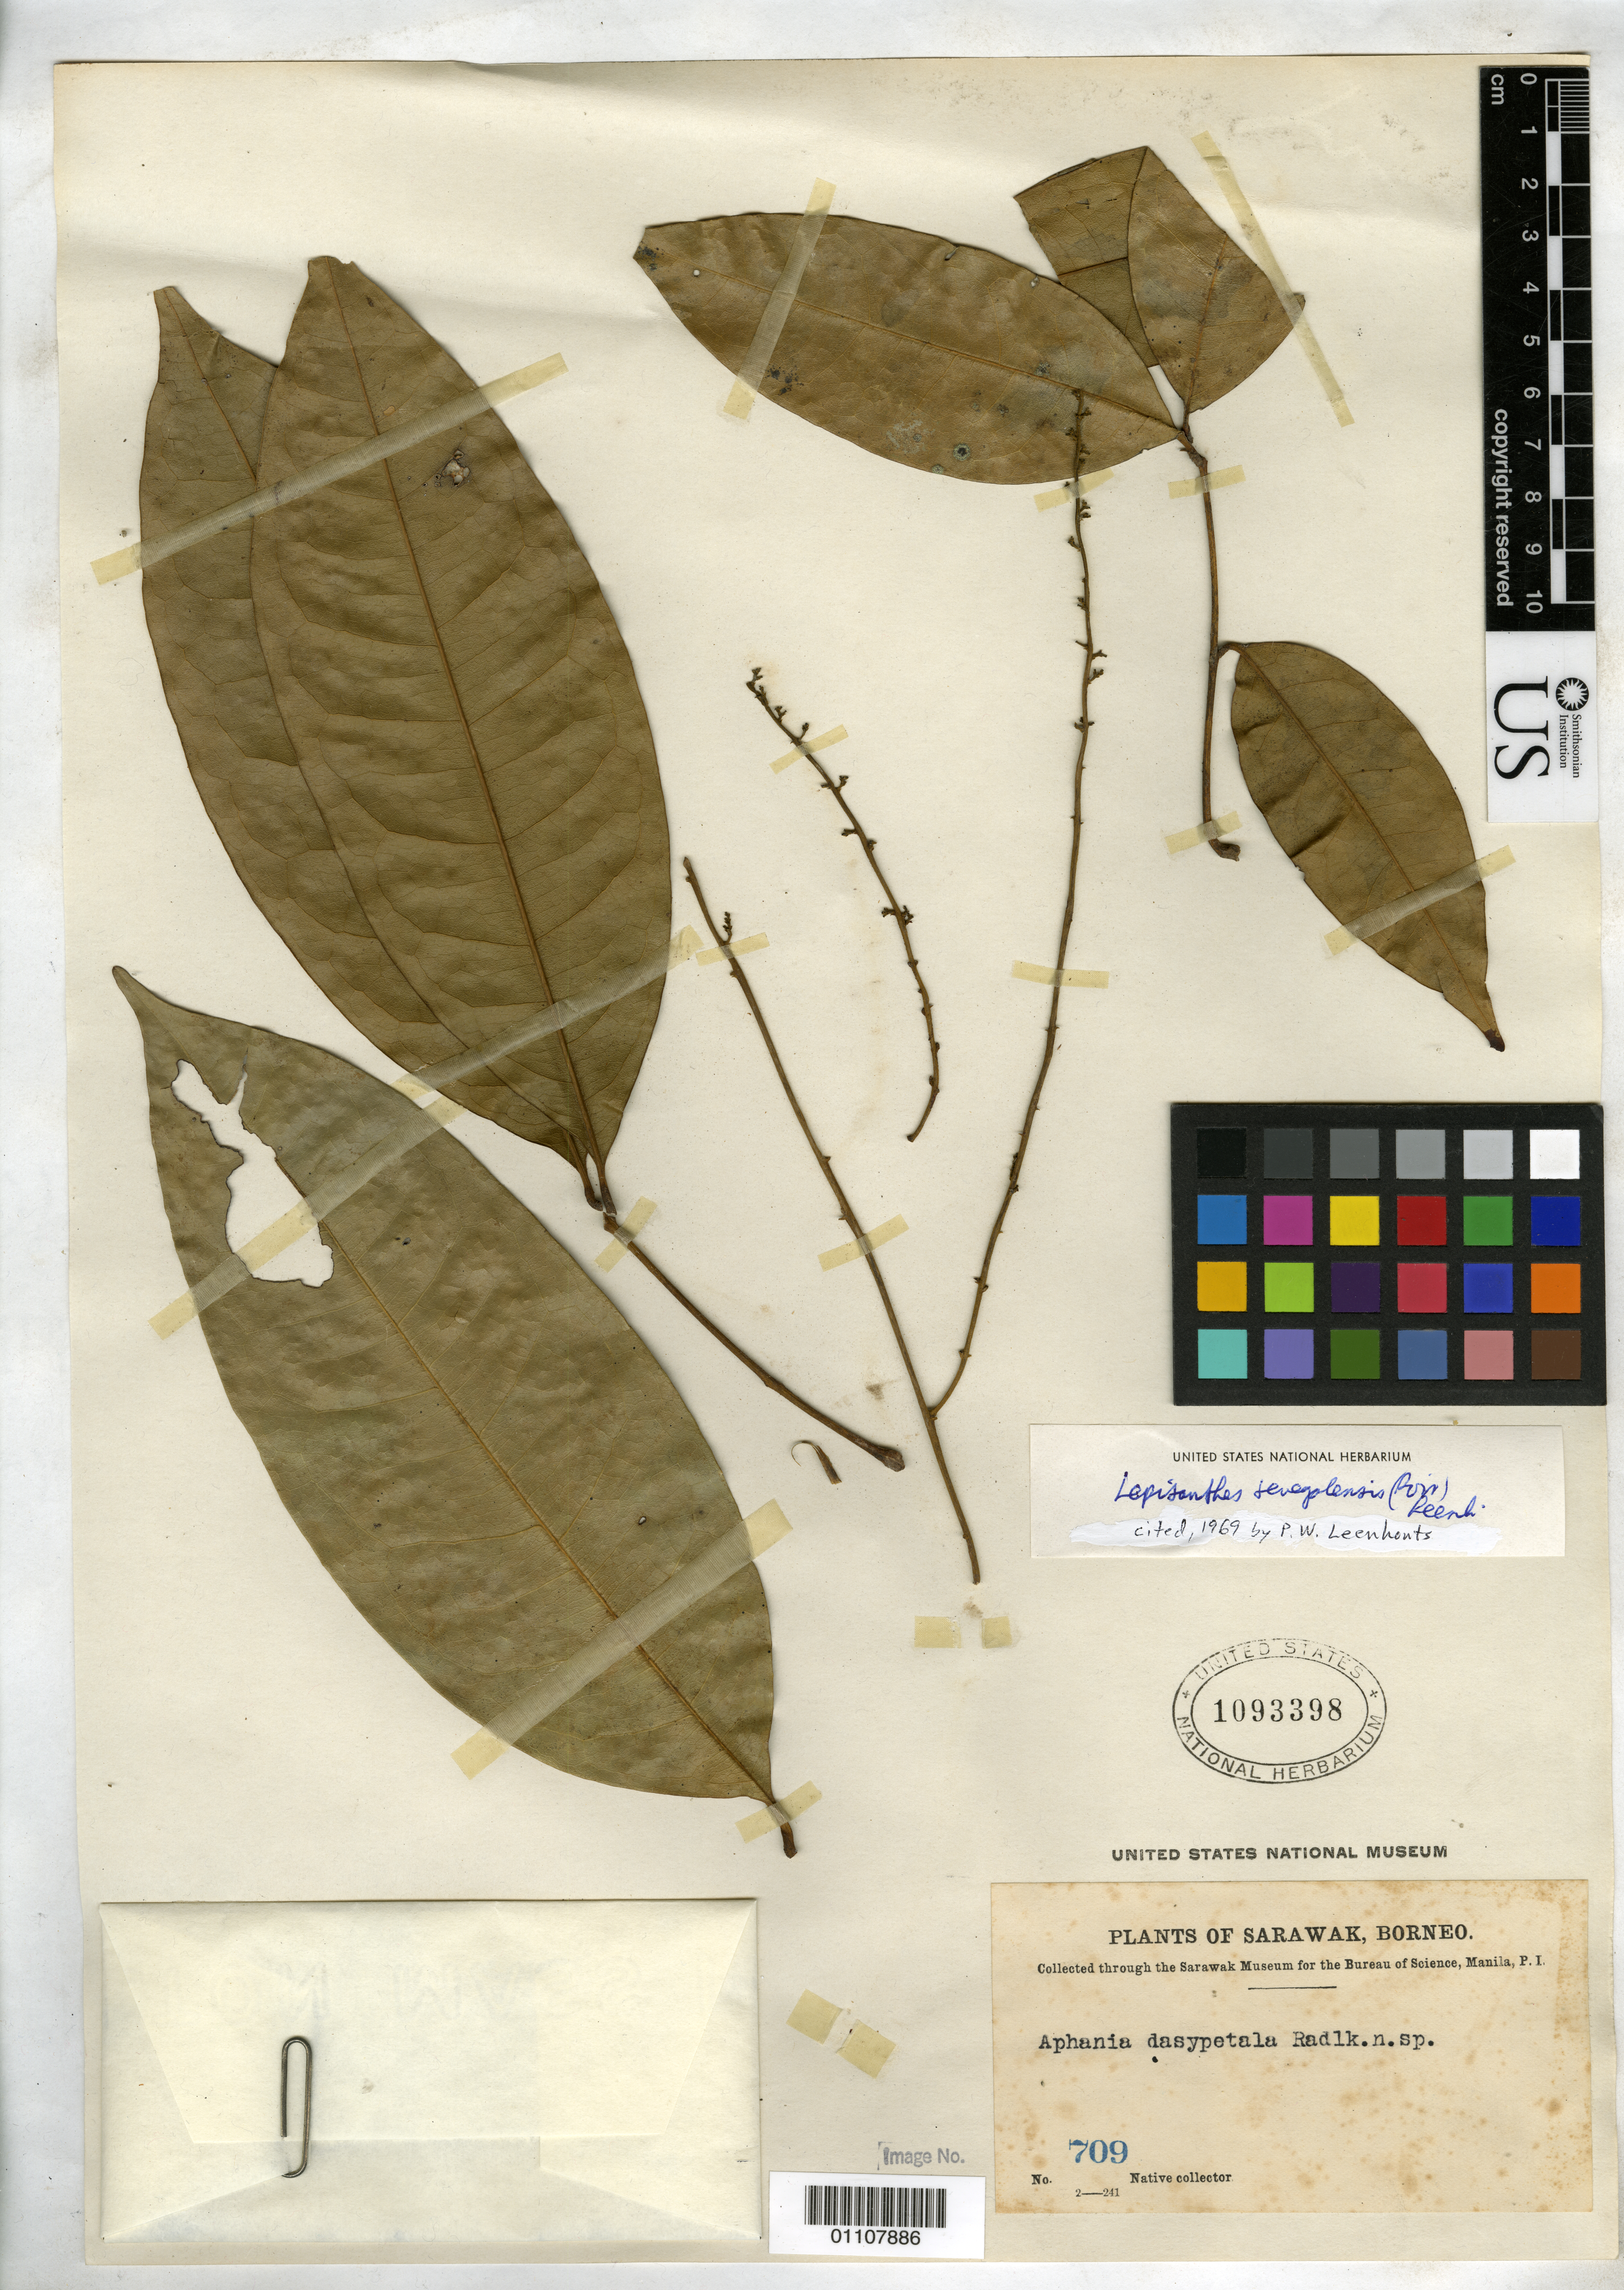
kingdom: Plantae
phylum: Tracheophyta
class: Magnoliopsida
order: Sapindales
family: Sapindaceae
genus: Aphania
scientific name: Aphania dasypetala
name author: Radlk.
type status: Isotype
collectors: Native collector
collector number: Bur. Sci. 709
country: Malaysia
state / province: Sarawak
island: Borneo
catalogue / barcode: US 1093398